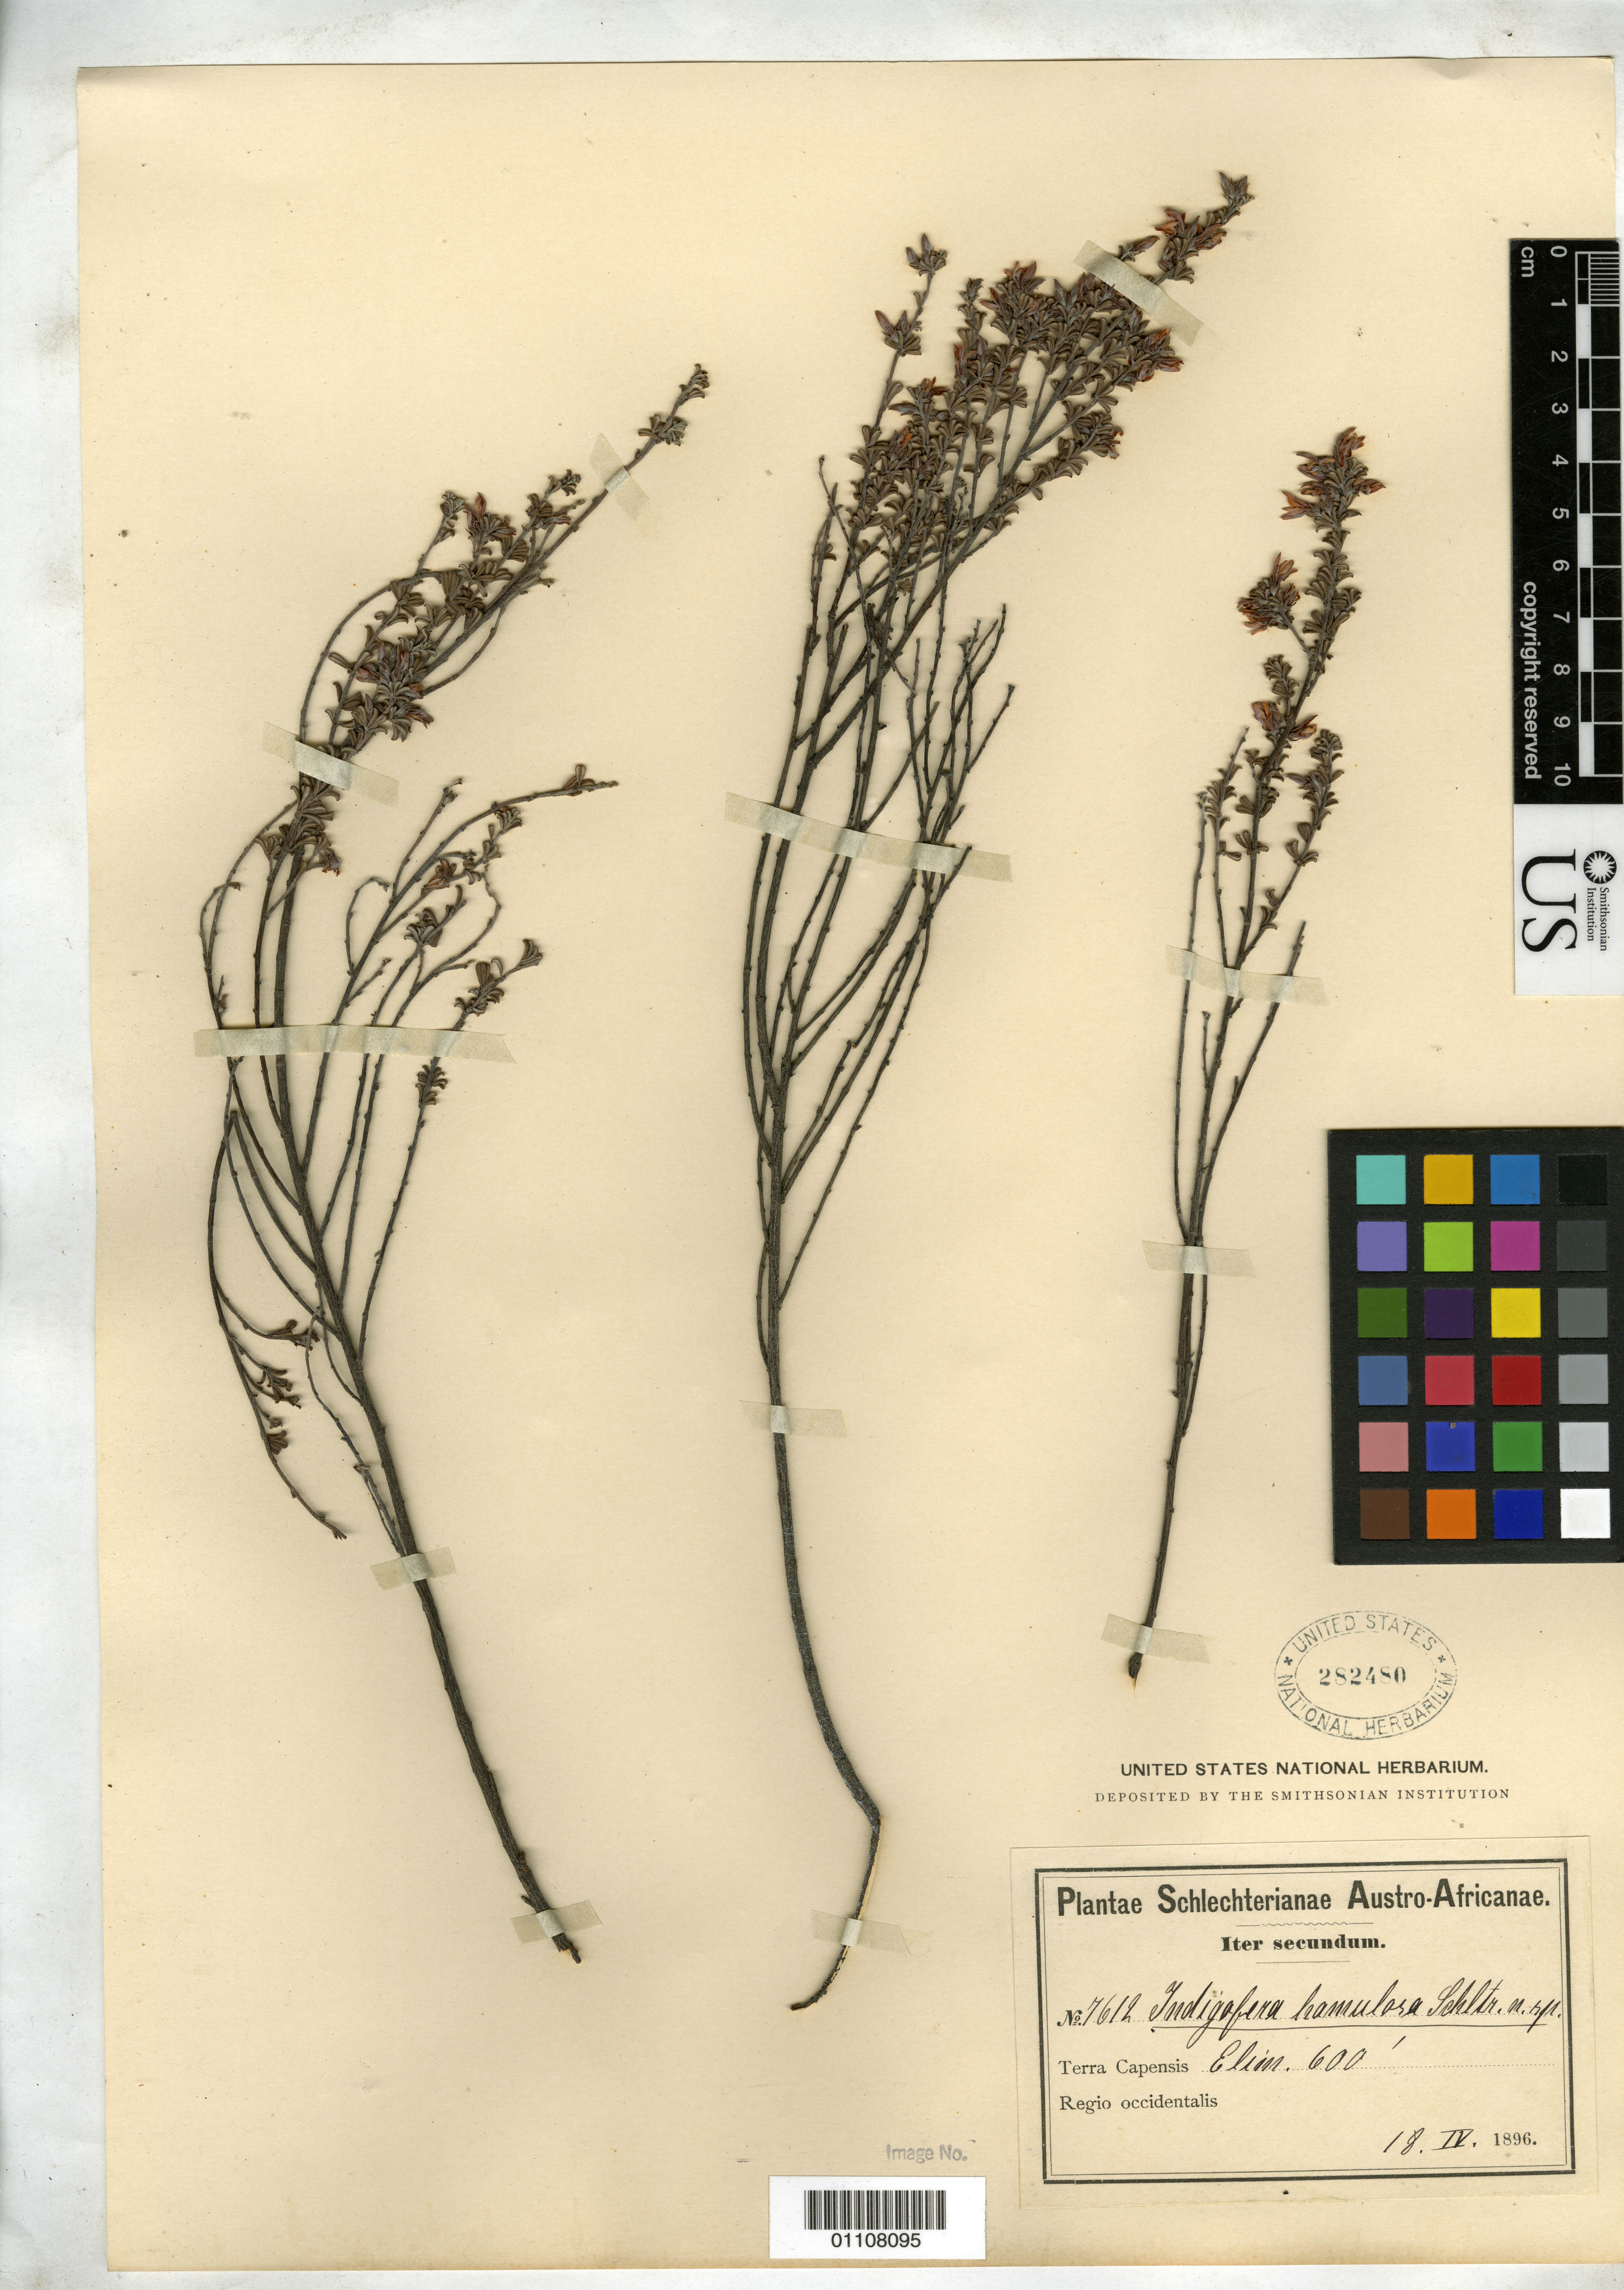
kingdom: Plantae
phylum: Tracheophyta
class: Magnoliopsida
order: Fabales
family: Fabaceae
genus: Indigofera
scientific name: Indigofera hamulosa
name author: Schltr.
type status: Type Collection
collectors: F. R. R. Schlechter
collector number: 7612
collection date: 1896-04-18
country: South Africa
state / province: Western Cape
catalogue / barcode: US 282480